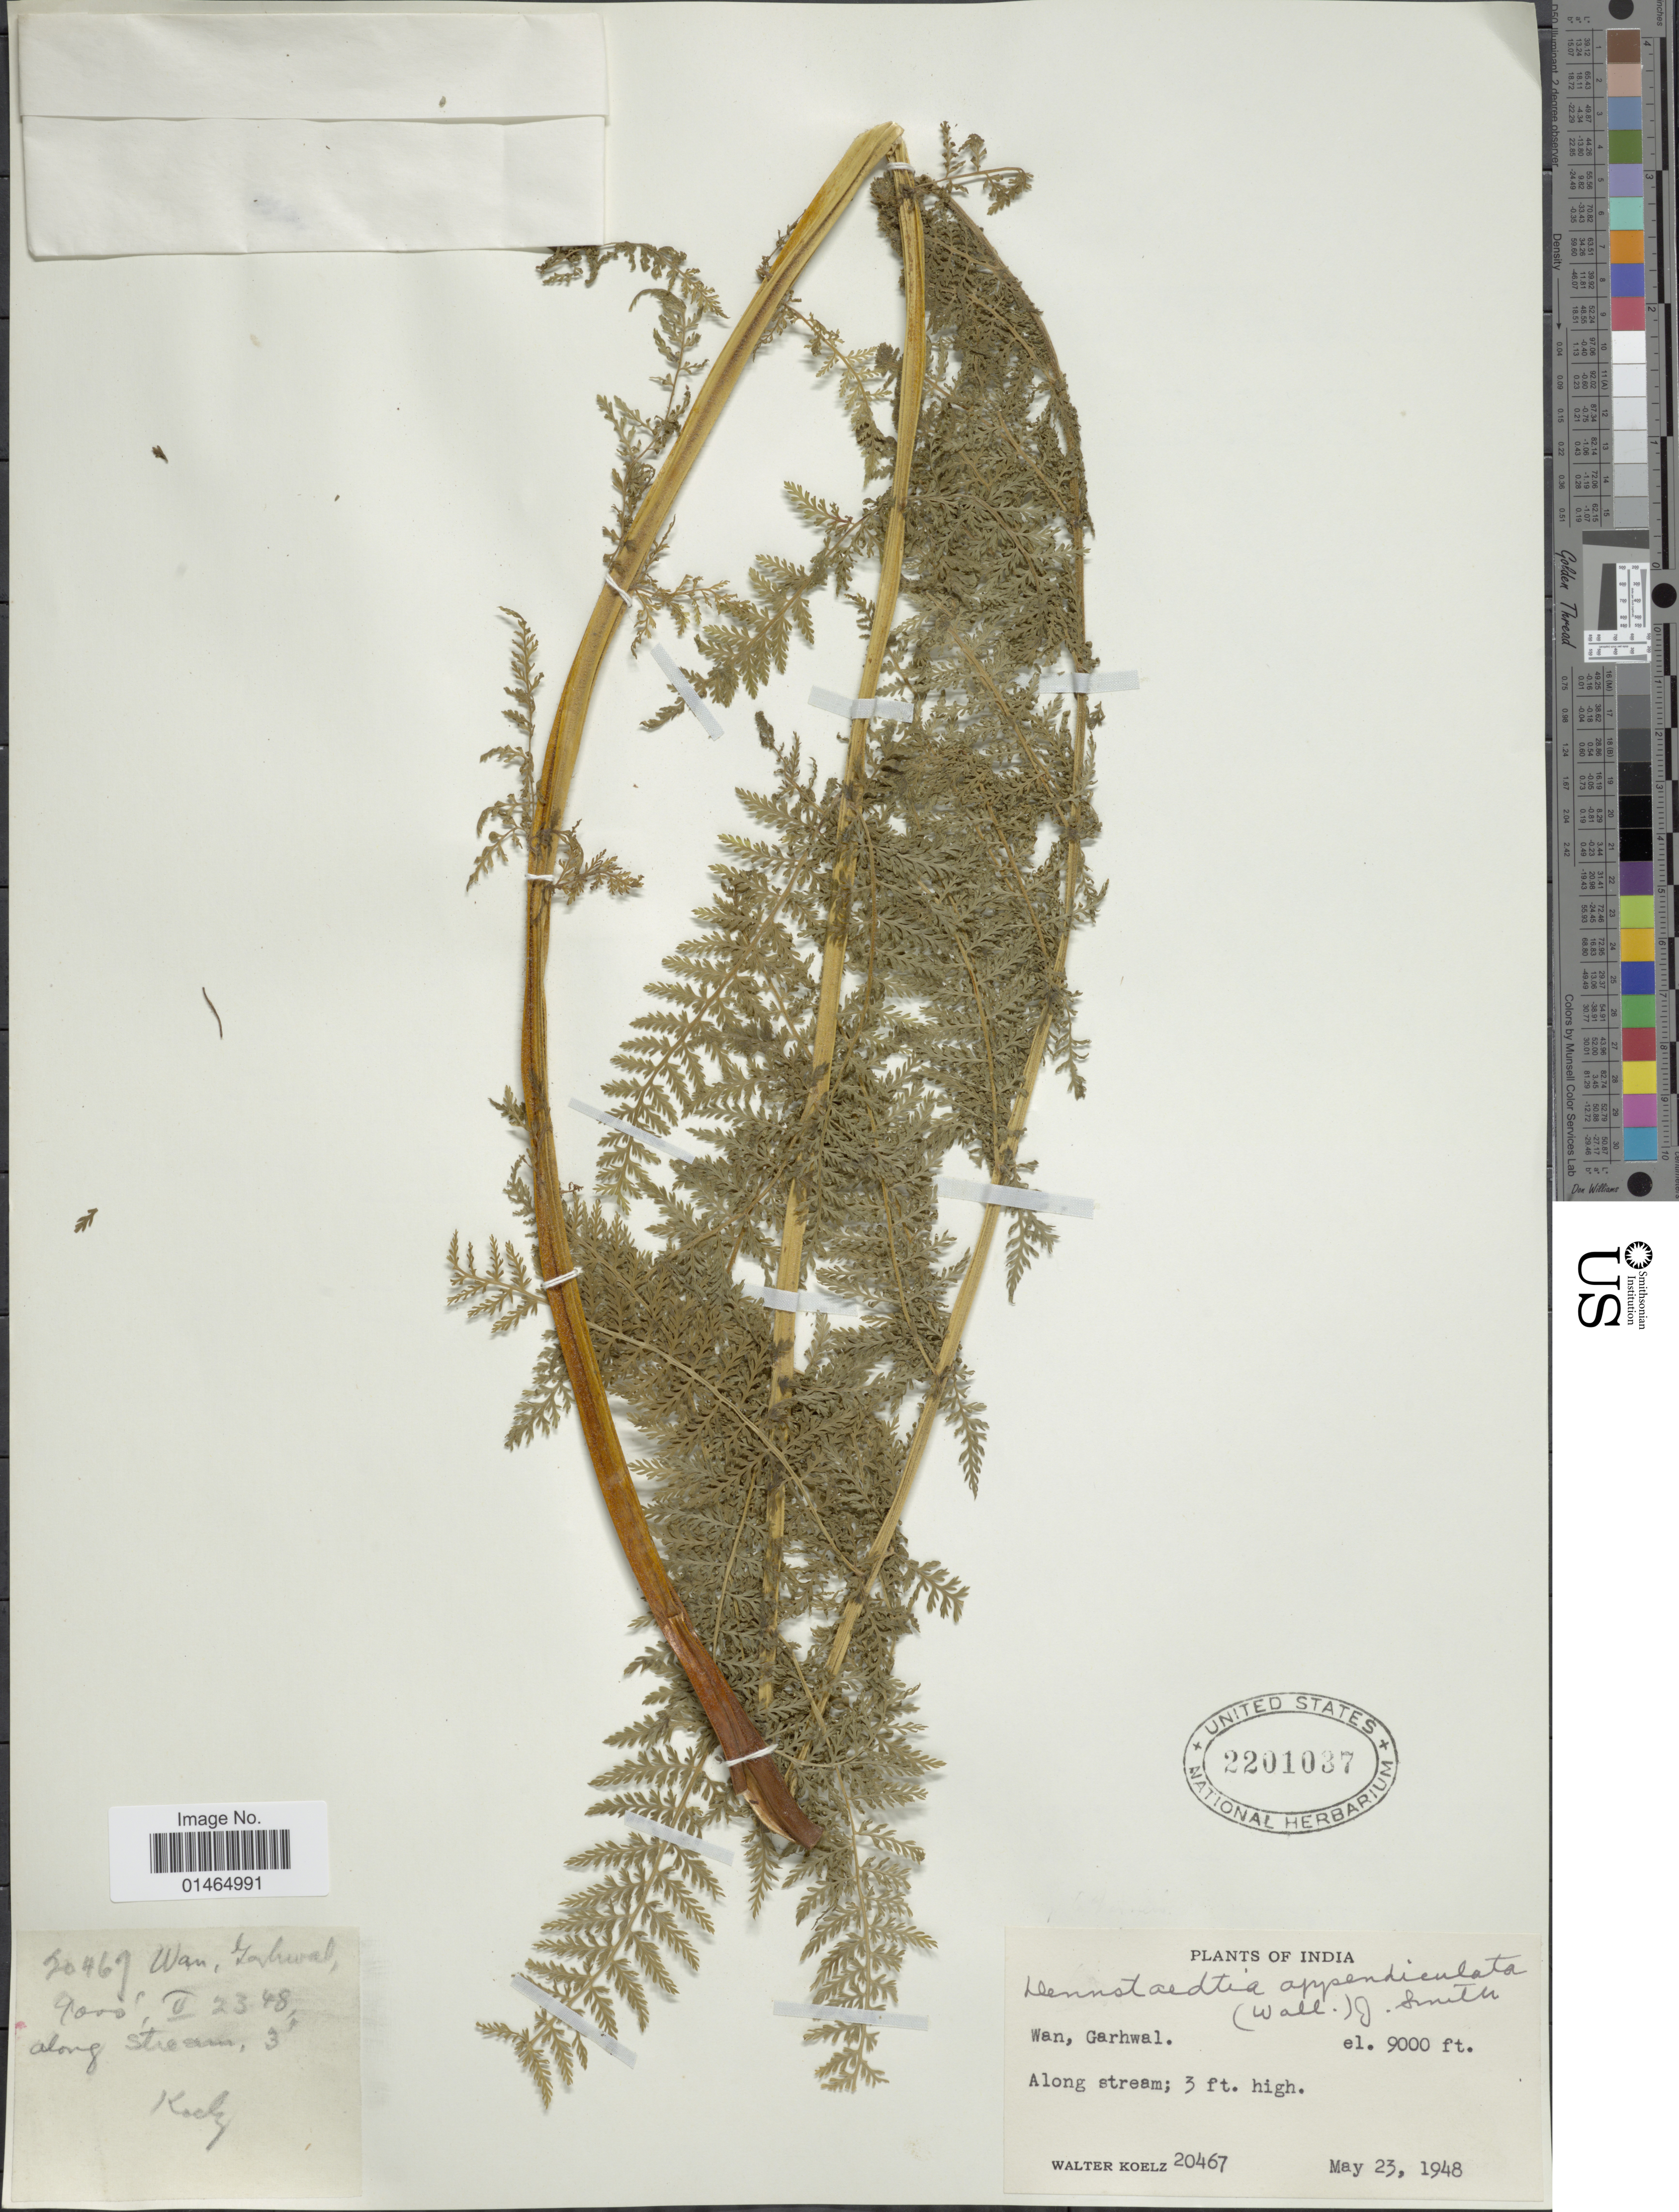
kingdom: Plantae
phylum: Tracheophyta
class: Polypodiopsida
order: Polypodiales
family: Dennstaedtiaceae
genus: Dennstaedtia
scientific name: Dennstaedtia appendiculata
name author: (Wall. ex Hook.) J. Sm.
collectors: W. N. Koelz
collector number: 20467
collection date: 1948-05-23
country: India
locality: Wan, Garhwal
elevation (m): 2743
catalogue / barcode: US 2201037